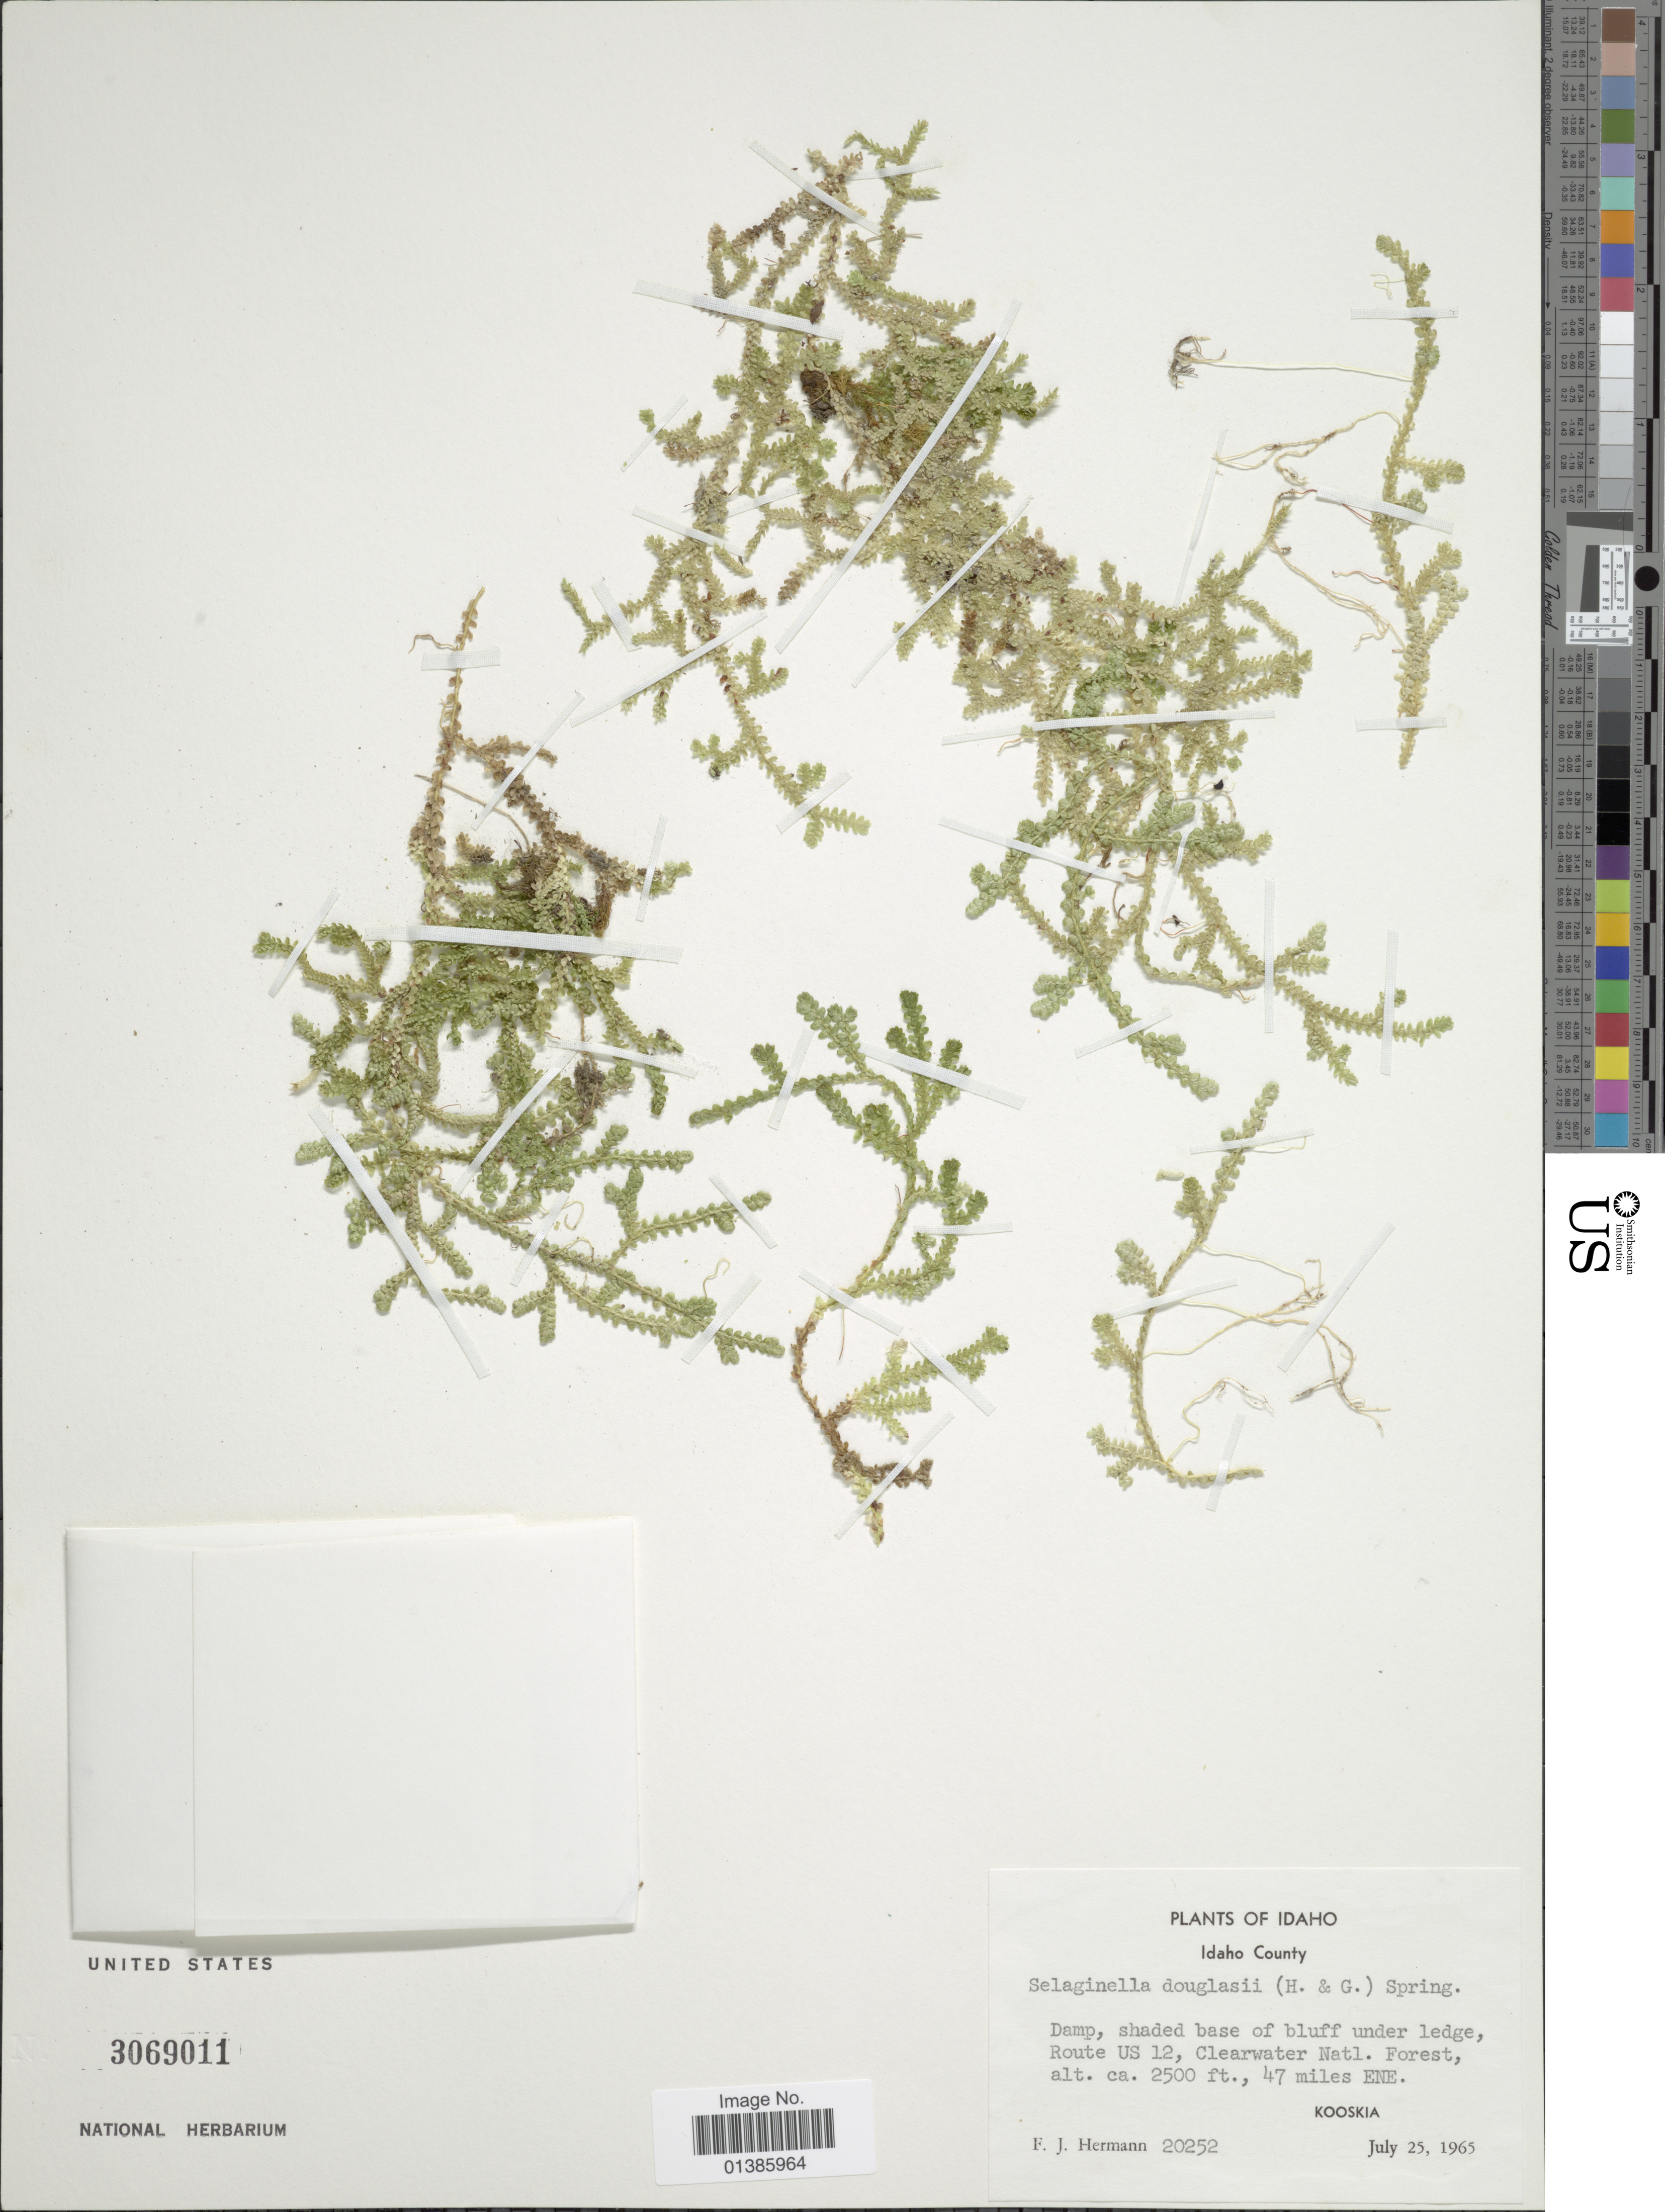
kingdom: Plantae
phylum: Tracheophyta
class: Lycopodiopsida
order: Selaginellales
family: Selaginellaceae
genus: Selaginella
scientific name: Selaginella douglasii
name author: (Hook. & Grev.) Spring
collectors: F. J. Hermann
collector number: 20252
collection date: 1965-07-25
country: United States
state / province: Idaho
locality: Damp, shaded base of bluff under ledge, Route US 12, Clearwater Natl. Forest, 47 miles ENE.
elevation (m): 762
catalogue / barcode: US 3069011